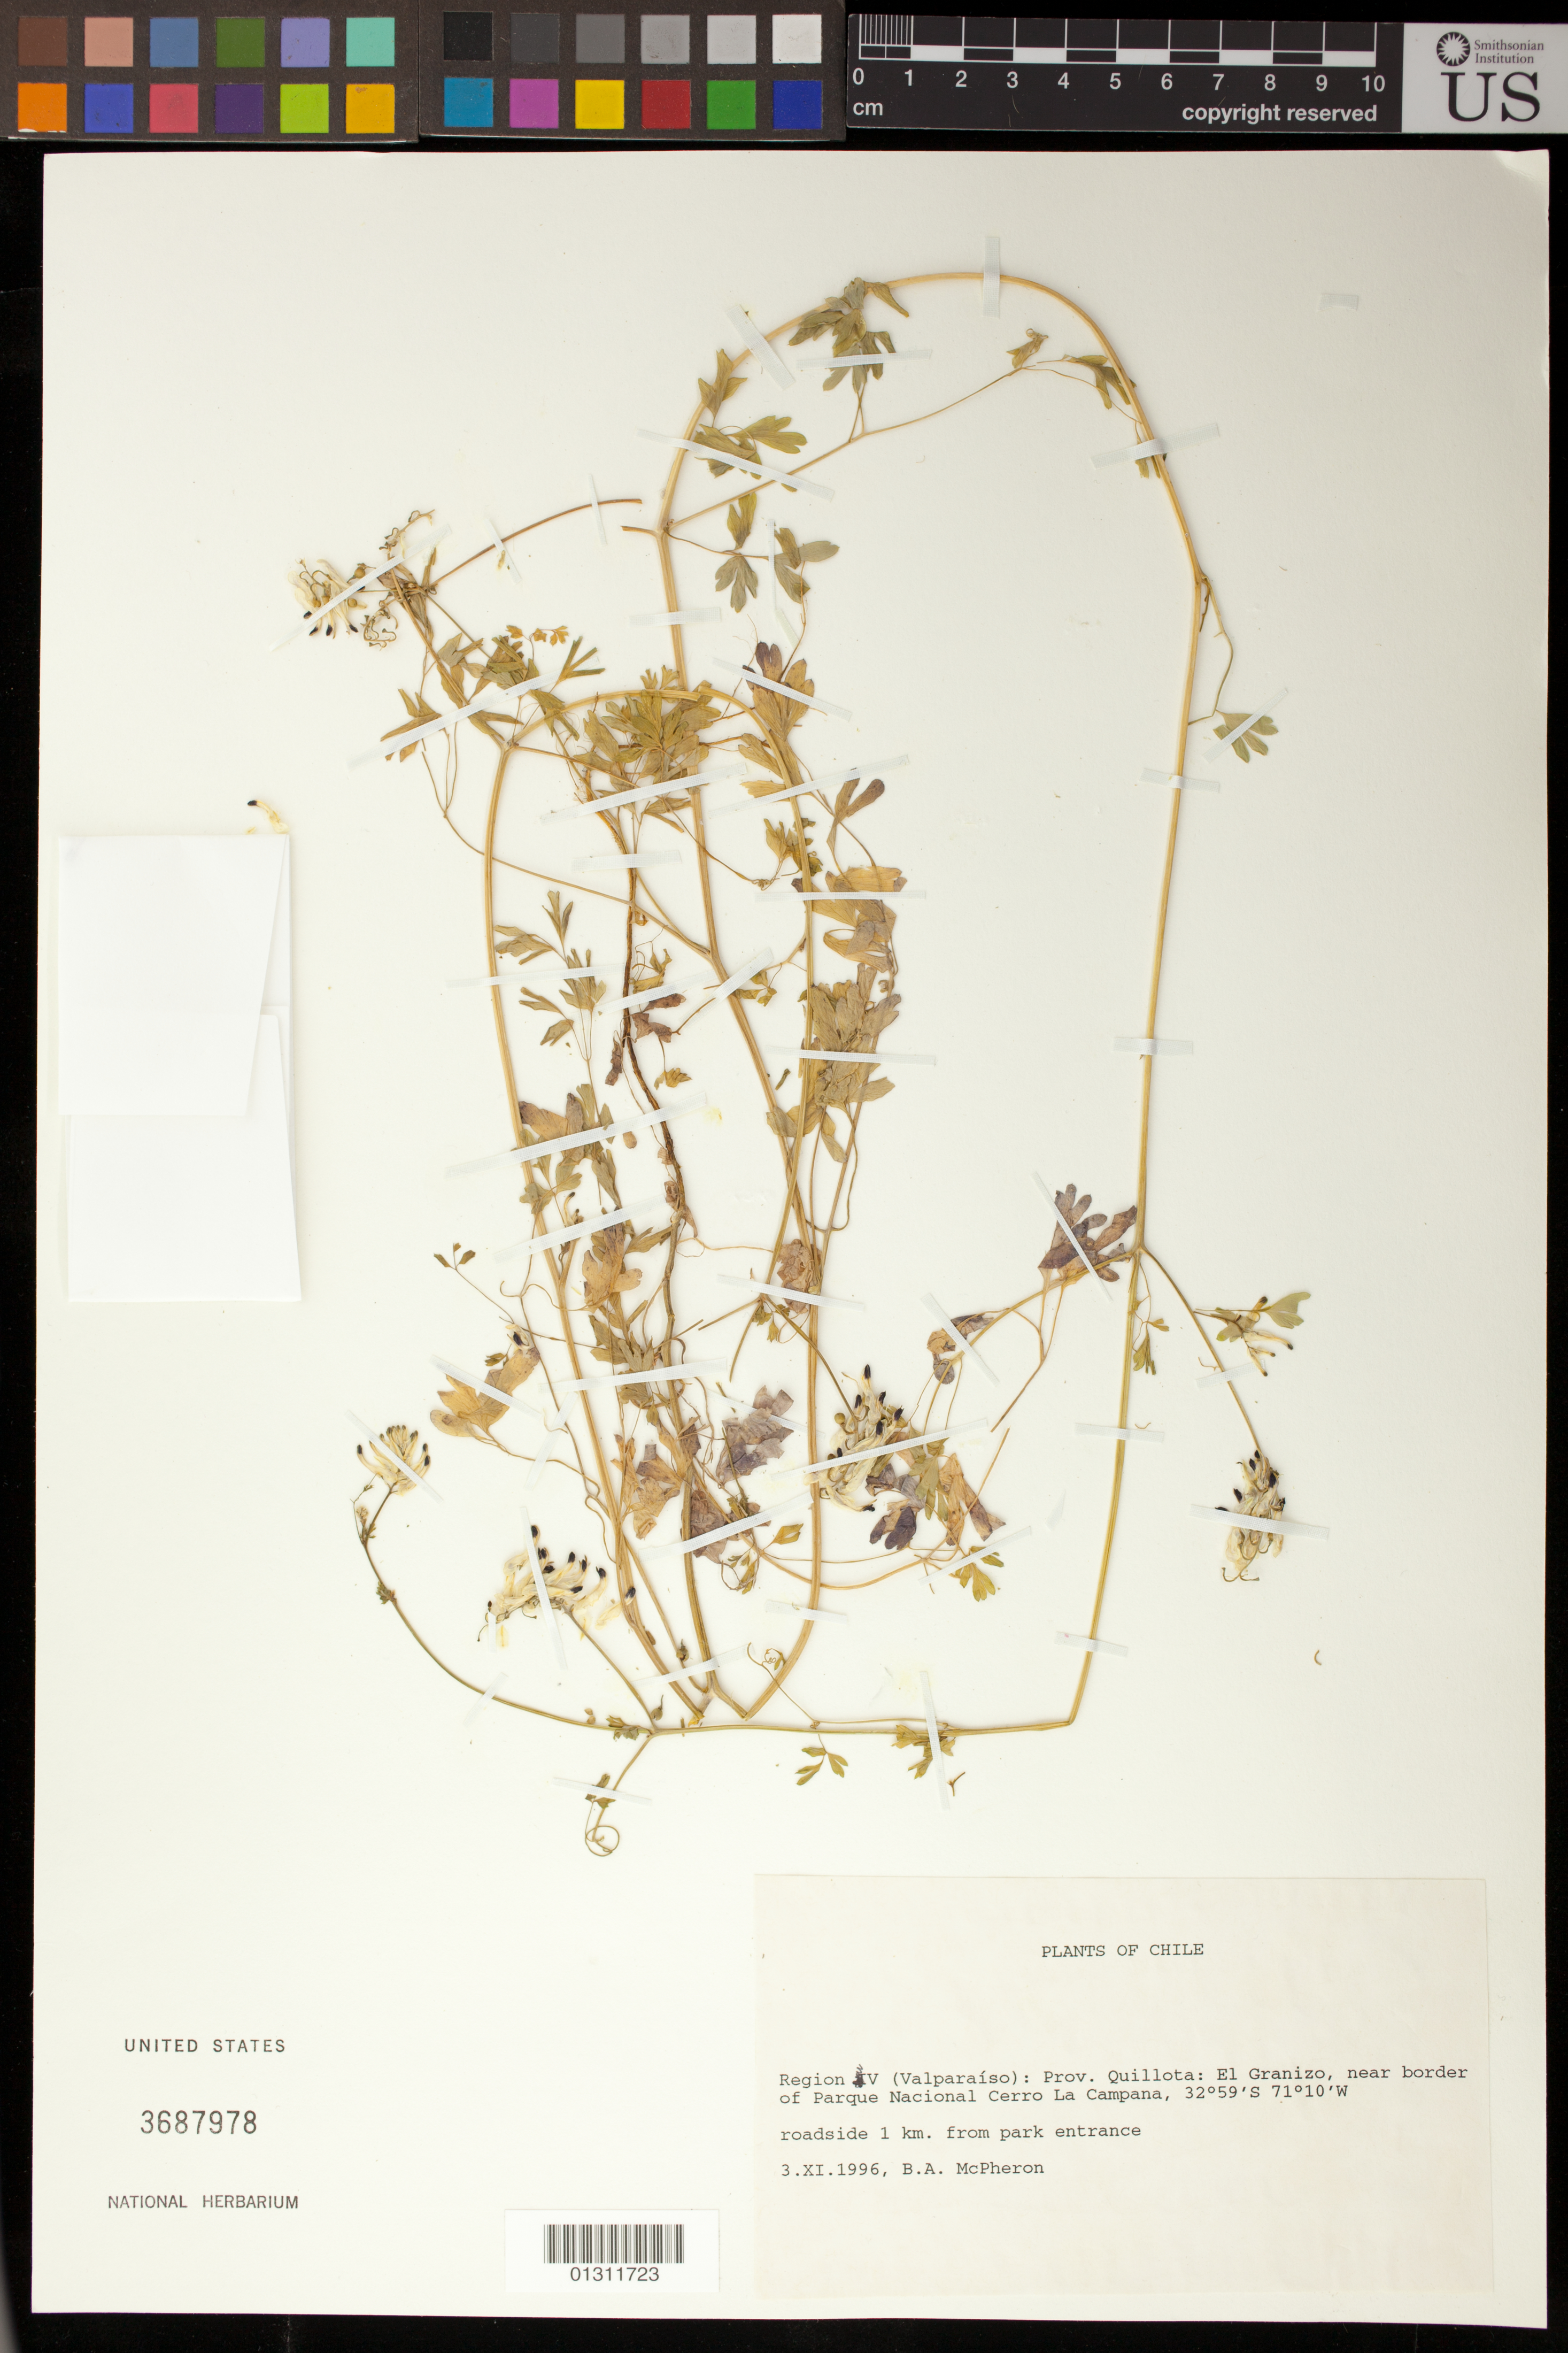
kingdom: Plantae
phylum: Tracheophyta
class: Magnoliopsida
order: Ranunculales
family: Papaveraceae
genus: Fumaria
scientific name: Fumaria capreolata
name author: L.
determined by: Strong, Mark T., (BOT), Smithsonian Institution - National Museum of Natural History (UNITED STATES)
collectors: B. McPheron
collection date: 1996-11-03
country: Chile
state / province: Valparaíso (V)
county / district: Quillota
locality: El Granizo, near border of Parque National Cerro La Campana, 1 km from park entrance.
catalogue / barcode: US 3687978